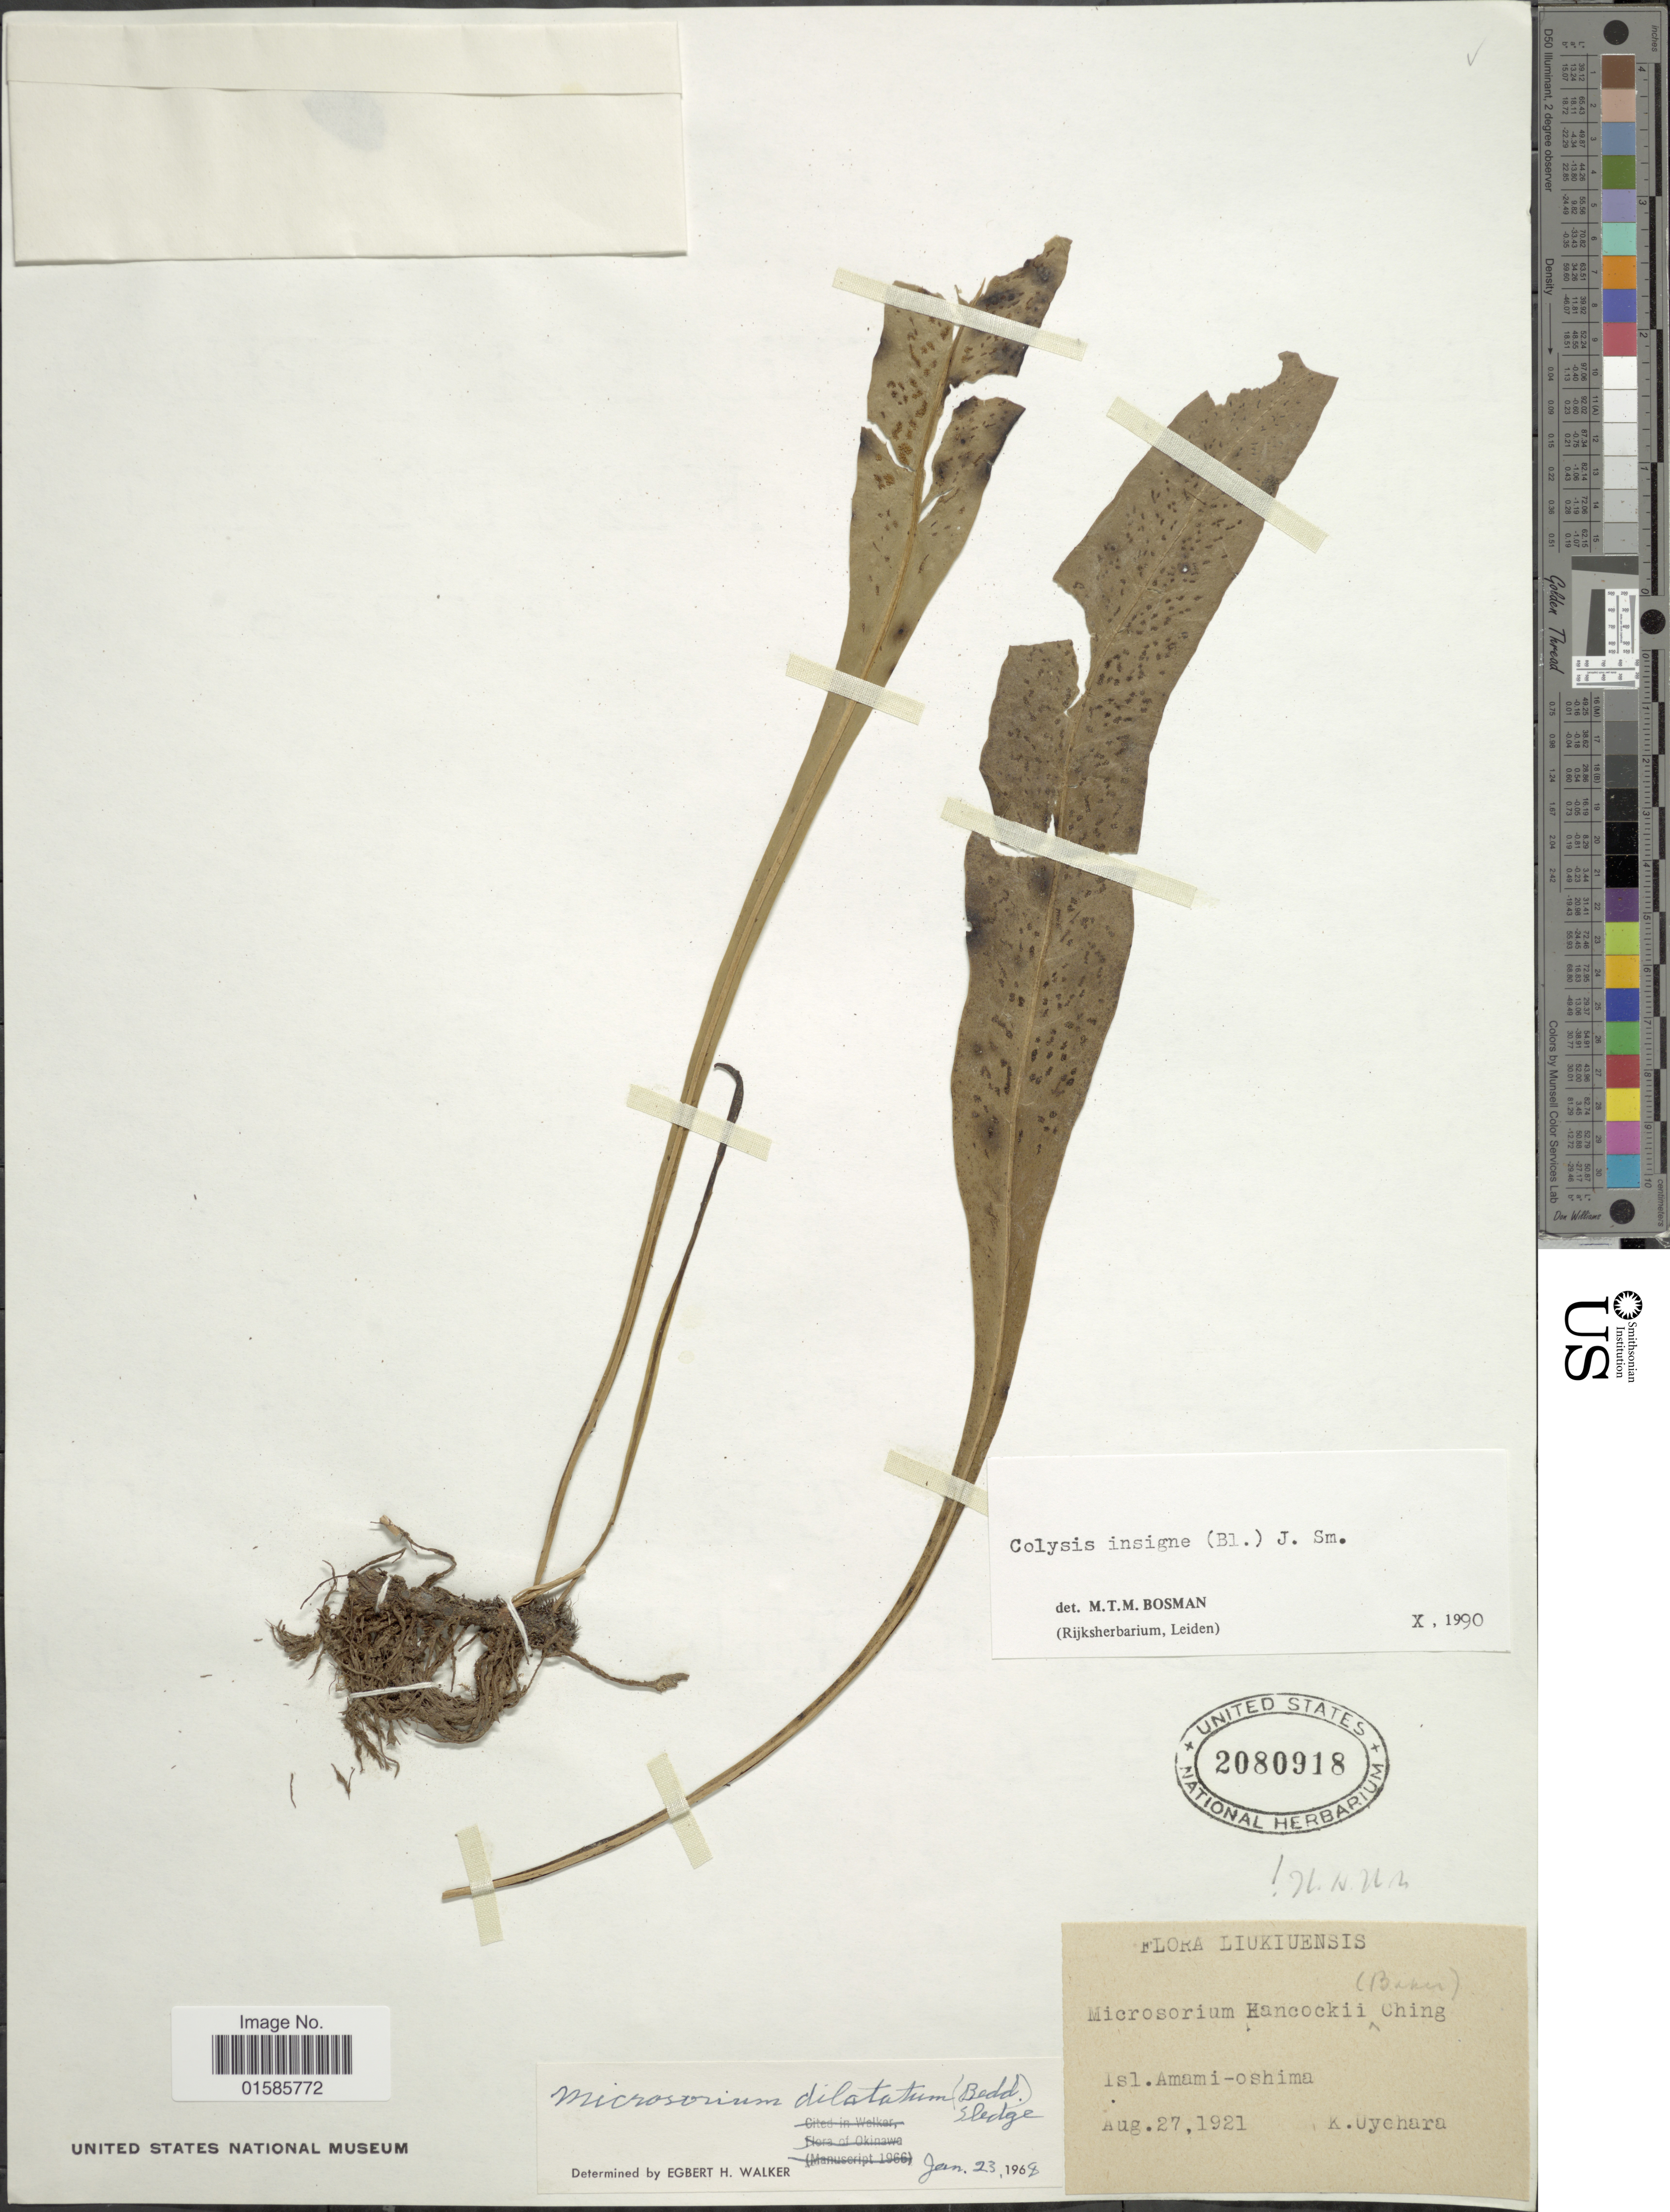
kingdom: Plantae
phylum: Tracheophyta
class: Polypodiopsida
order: Polypodiales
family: Polypodiaceae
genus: Microsorum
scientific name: Microsorum insigne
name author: (Blume) Copel.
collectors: K. Uyehara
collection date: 1921-08-27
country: Japan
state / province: Okinawa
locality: Liukiuensis, Isl. Amami-oshima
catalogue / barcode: US 2080918